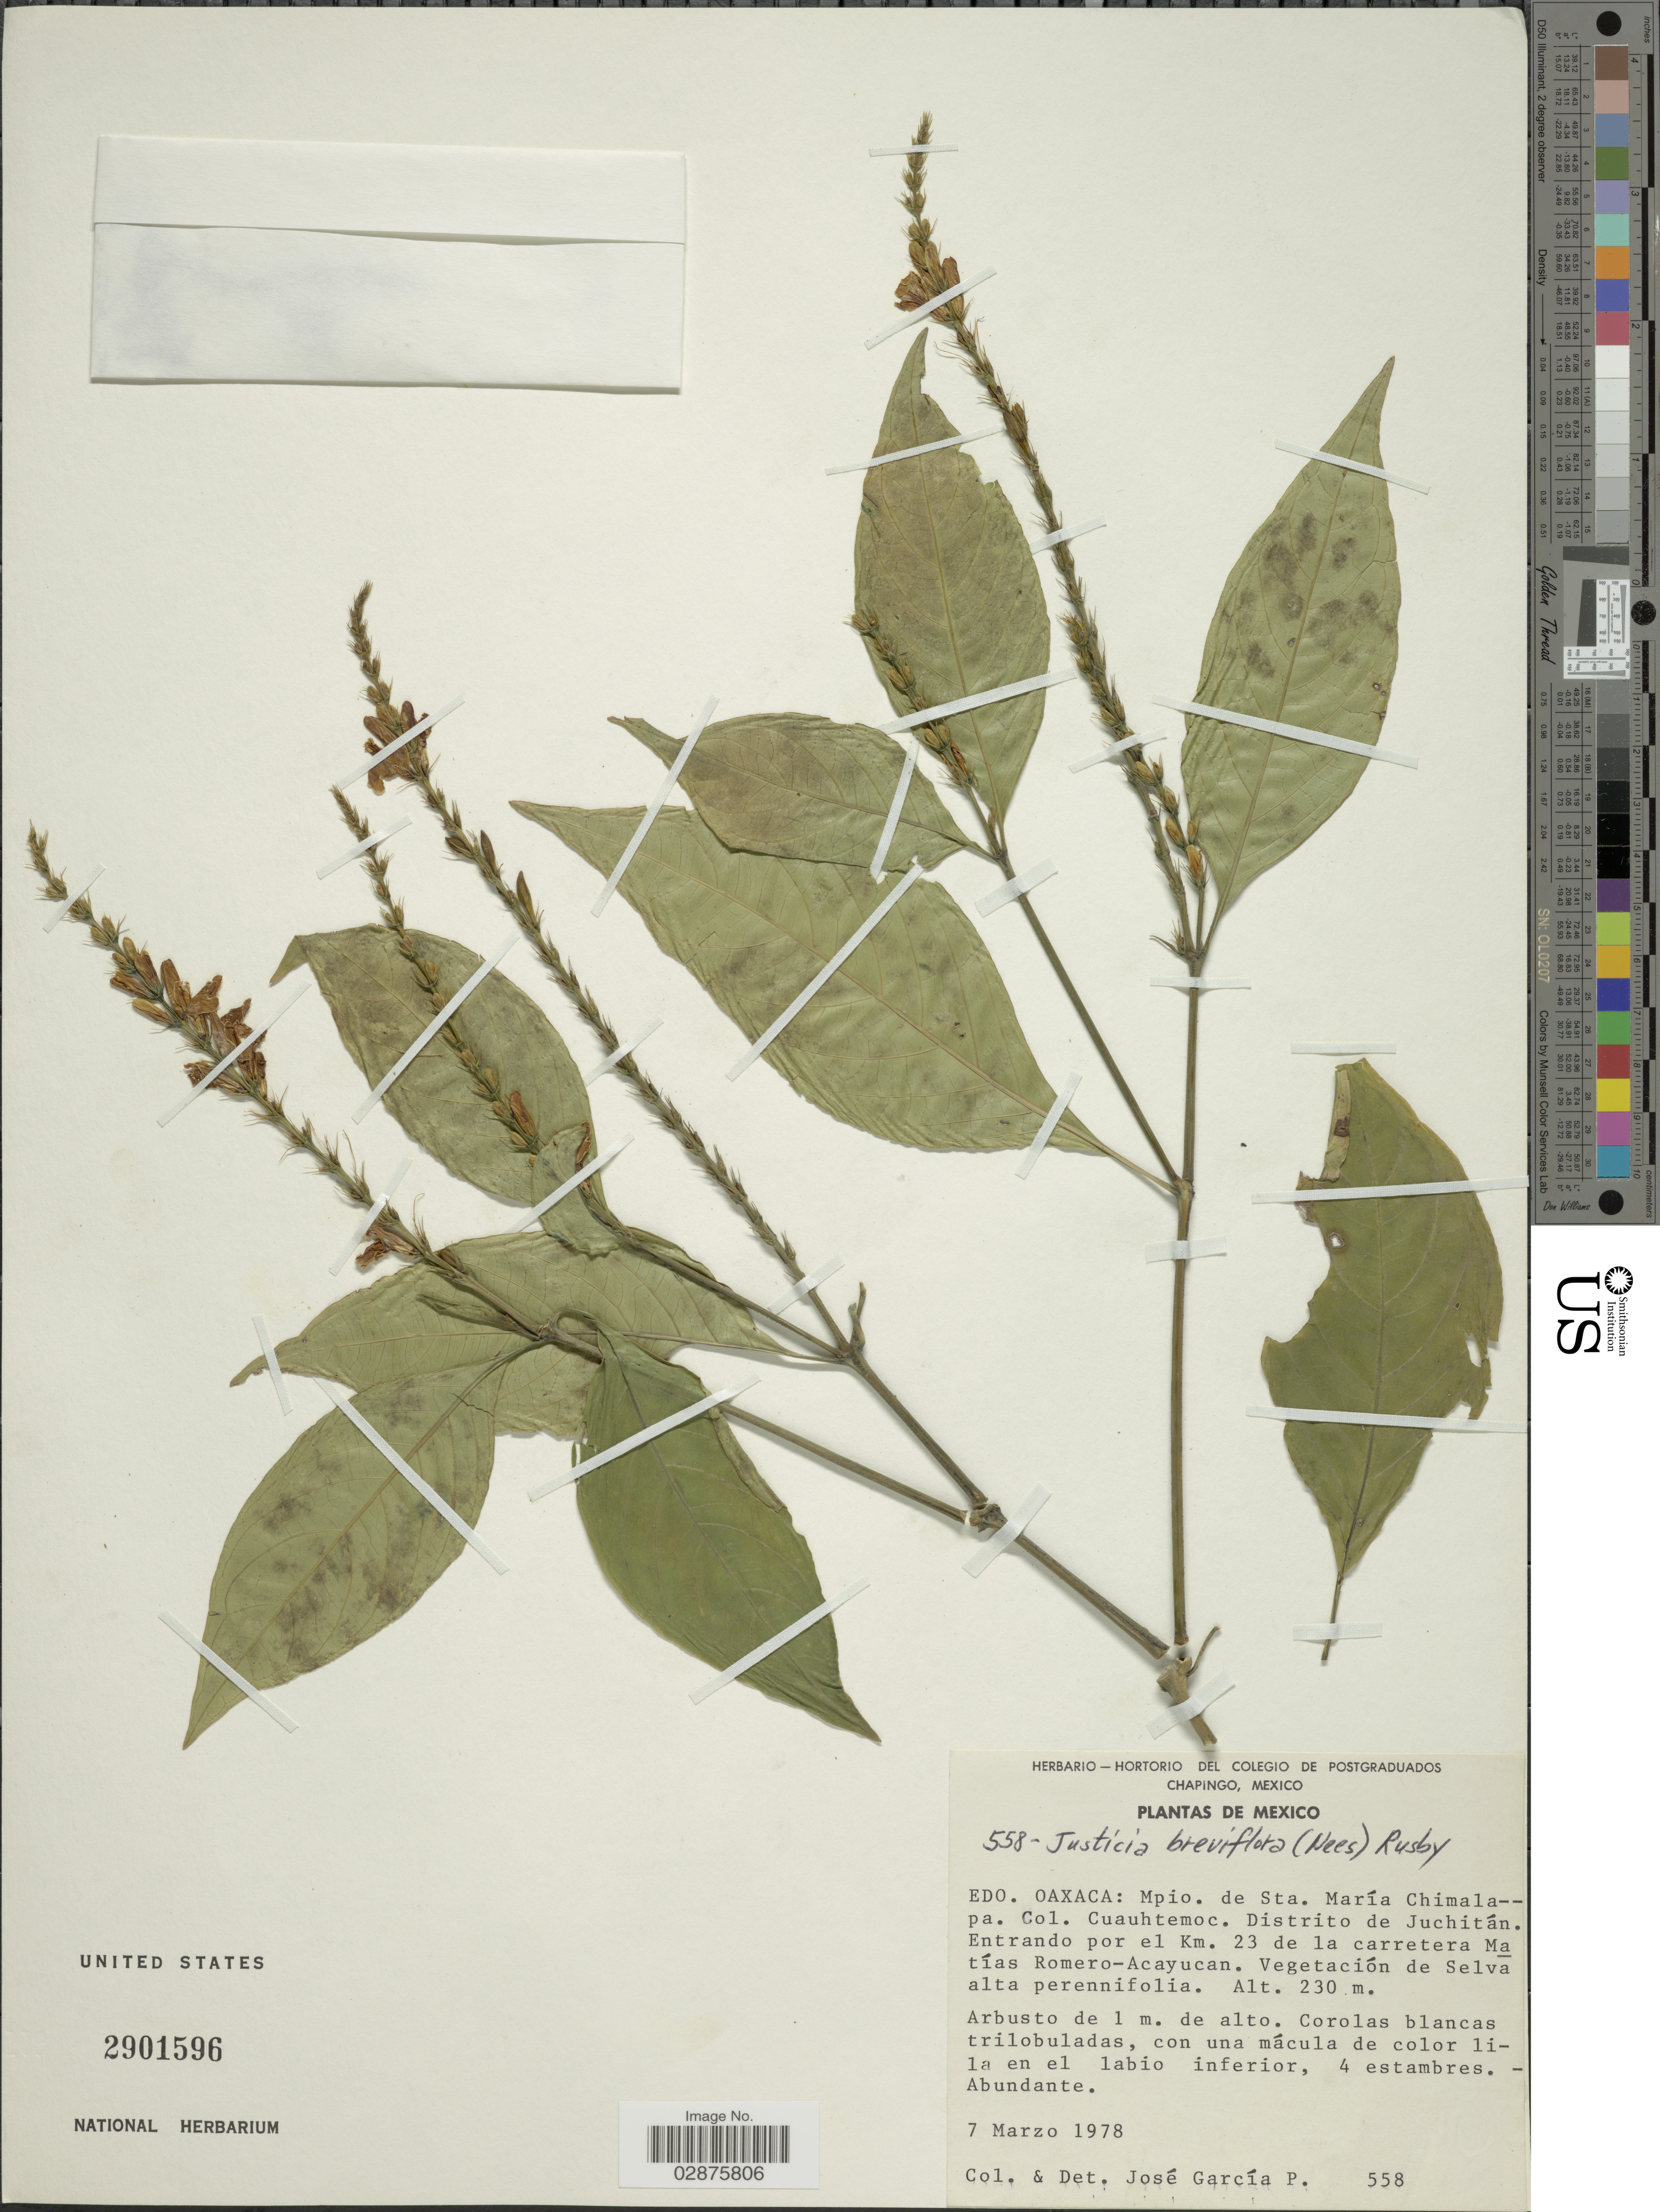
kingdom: Plantae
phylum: Tracheophyta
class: Magnoliopsida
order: Lamiales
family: Acanthaceae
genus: Justicia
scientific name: Justicia breviflora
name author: (Nees) Rusby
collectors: J. García-P.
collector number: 558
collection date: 1978-03-07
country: Mexico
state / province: Oaxaca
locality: Mpio. de Sta. María Chimala, pa. Col. Cuauhtemoc, Distrito de Juchitán, Entrado por el Km. 23 de la carretera Matías Romero-Acayucan.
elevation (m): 230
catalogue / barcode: US 2901596